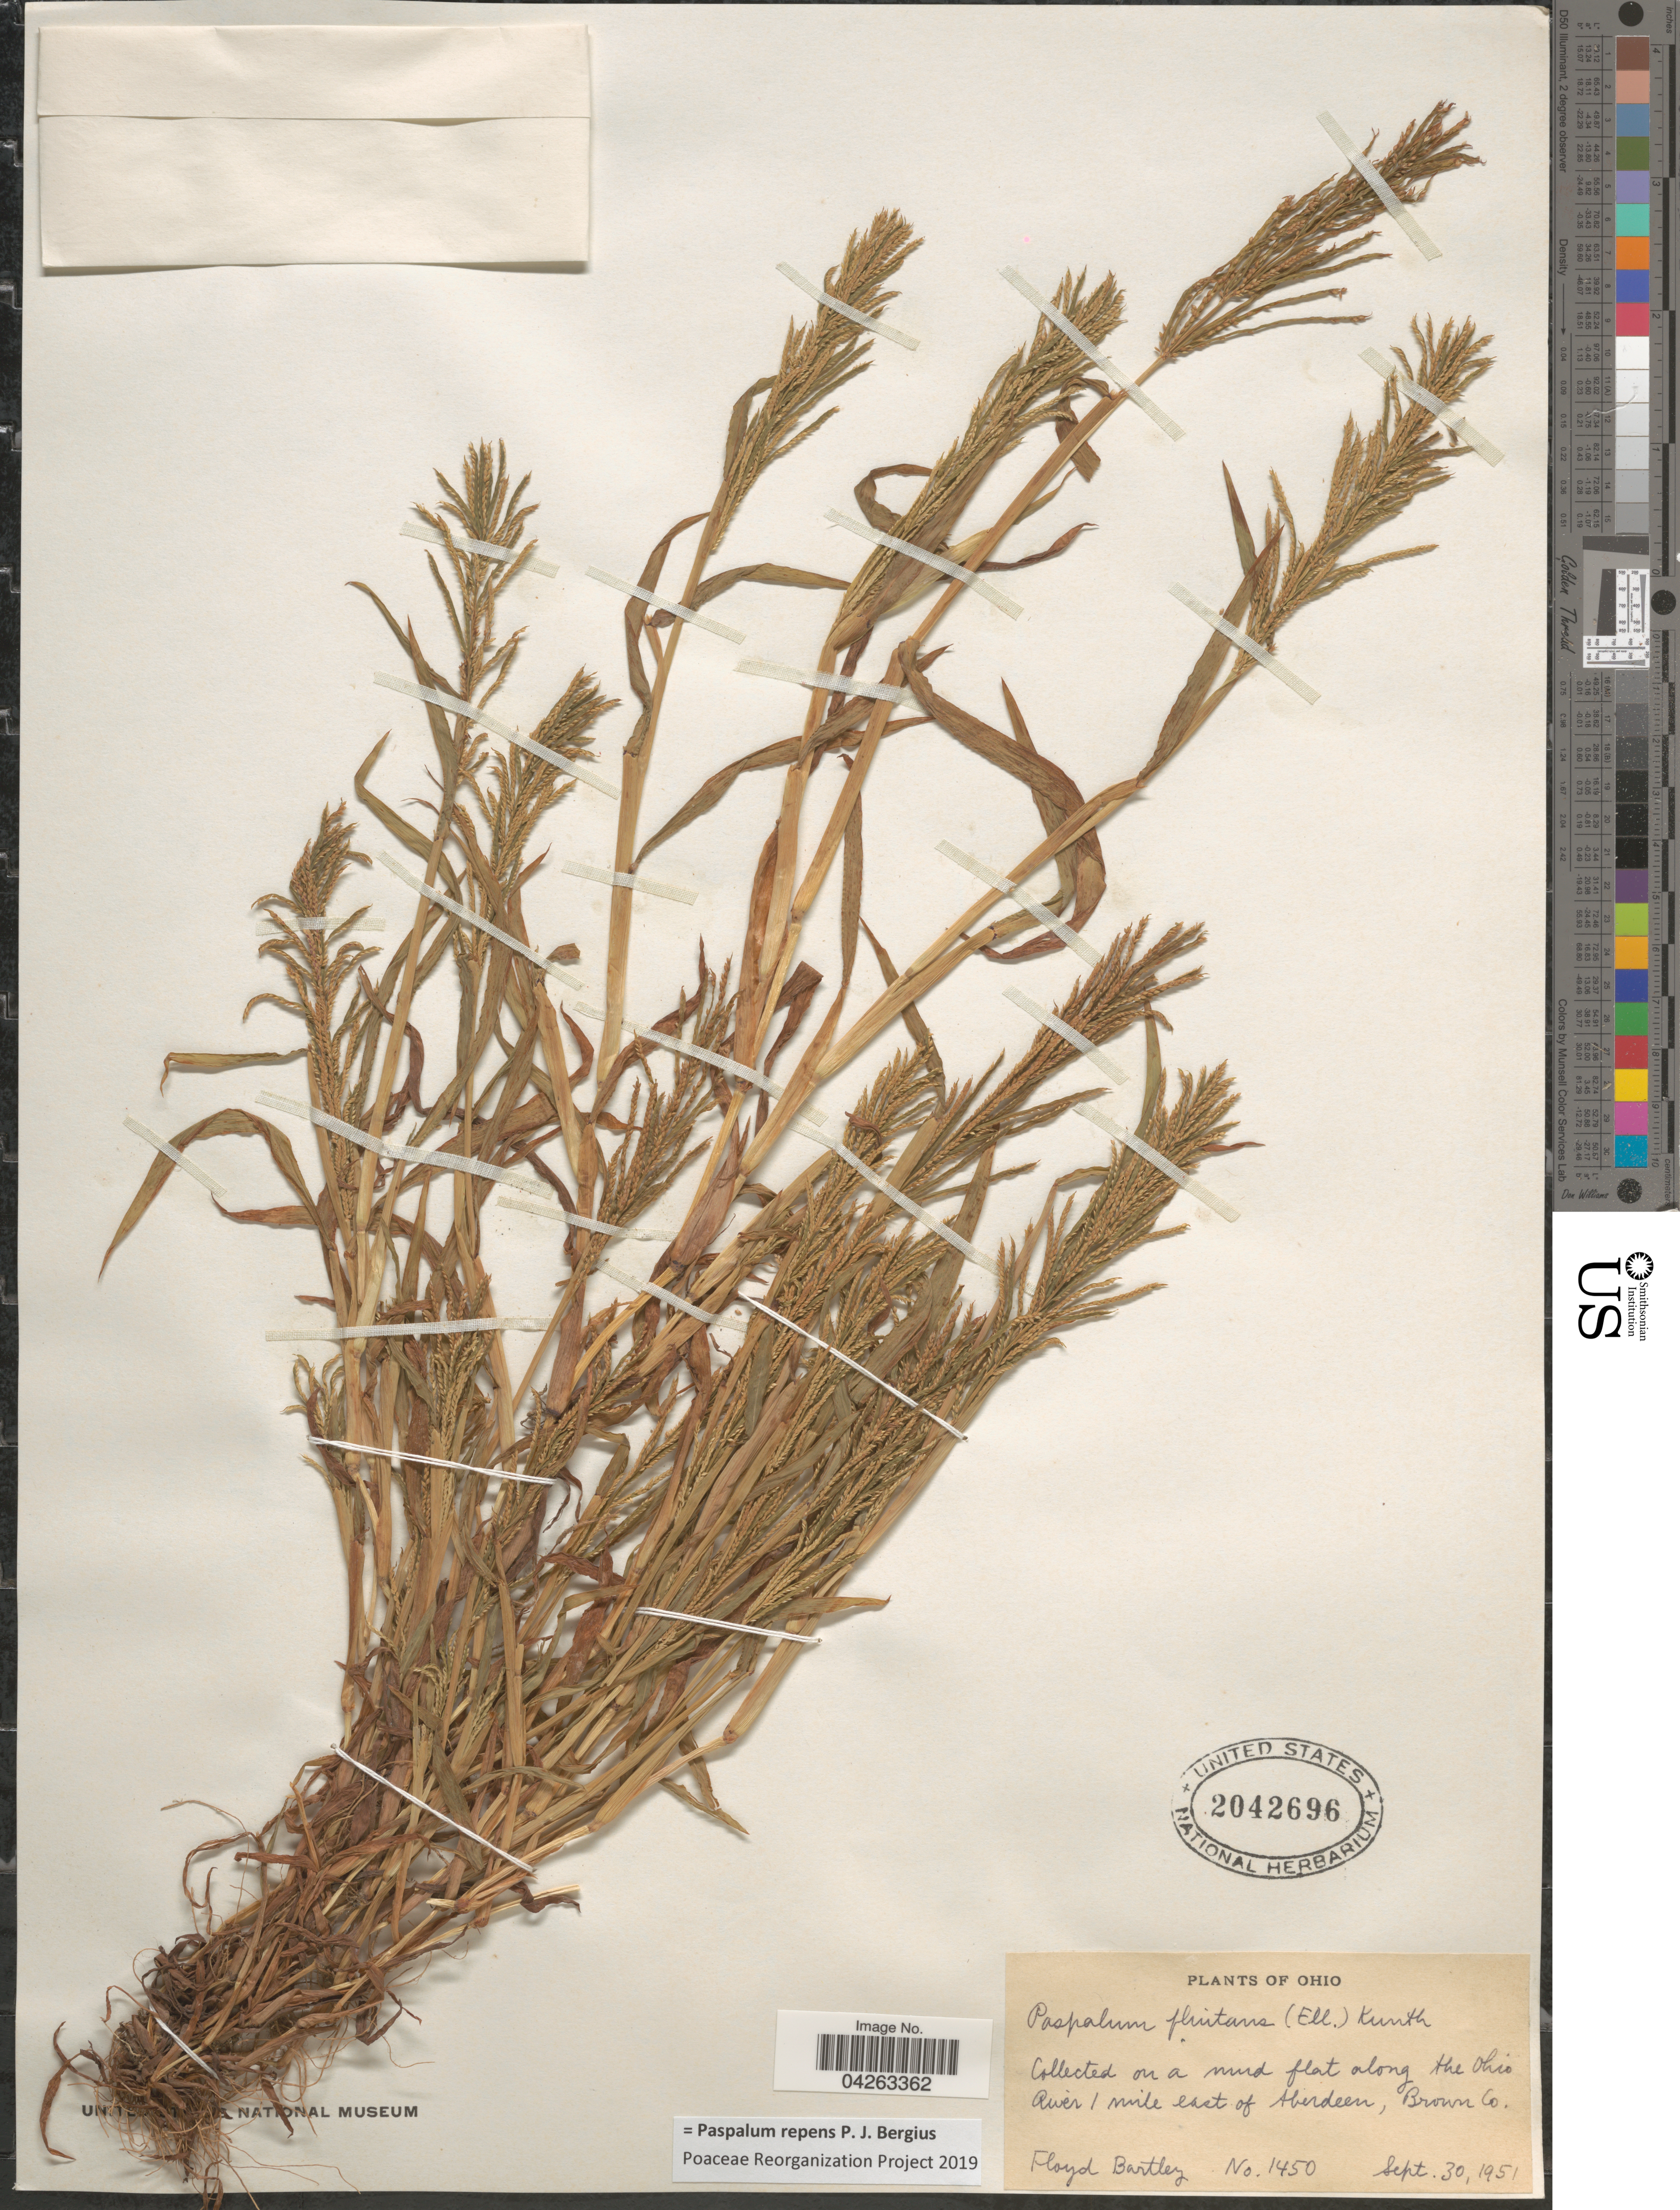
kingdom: Plantae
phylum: Tracheophyta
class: Liliopsida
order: Poales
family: Poaceae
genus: Paspalum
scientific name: Paspalum repens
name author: P.J. Bergius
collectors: F. Bartley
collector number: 1450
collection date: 1951-09-30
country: United States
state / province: Ohio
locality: On a mud flat along the Ohio River 1 mile east of Aberdeen, Brown Co.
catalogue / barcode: US 2042696